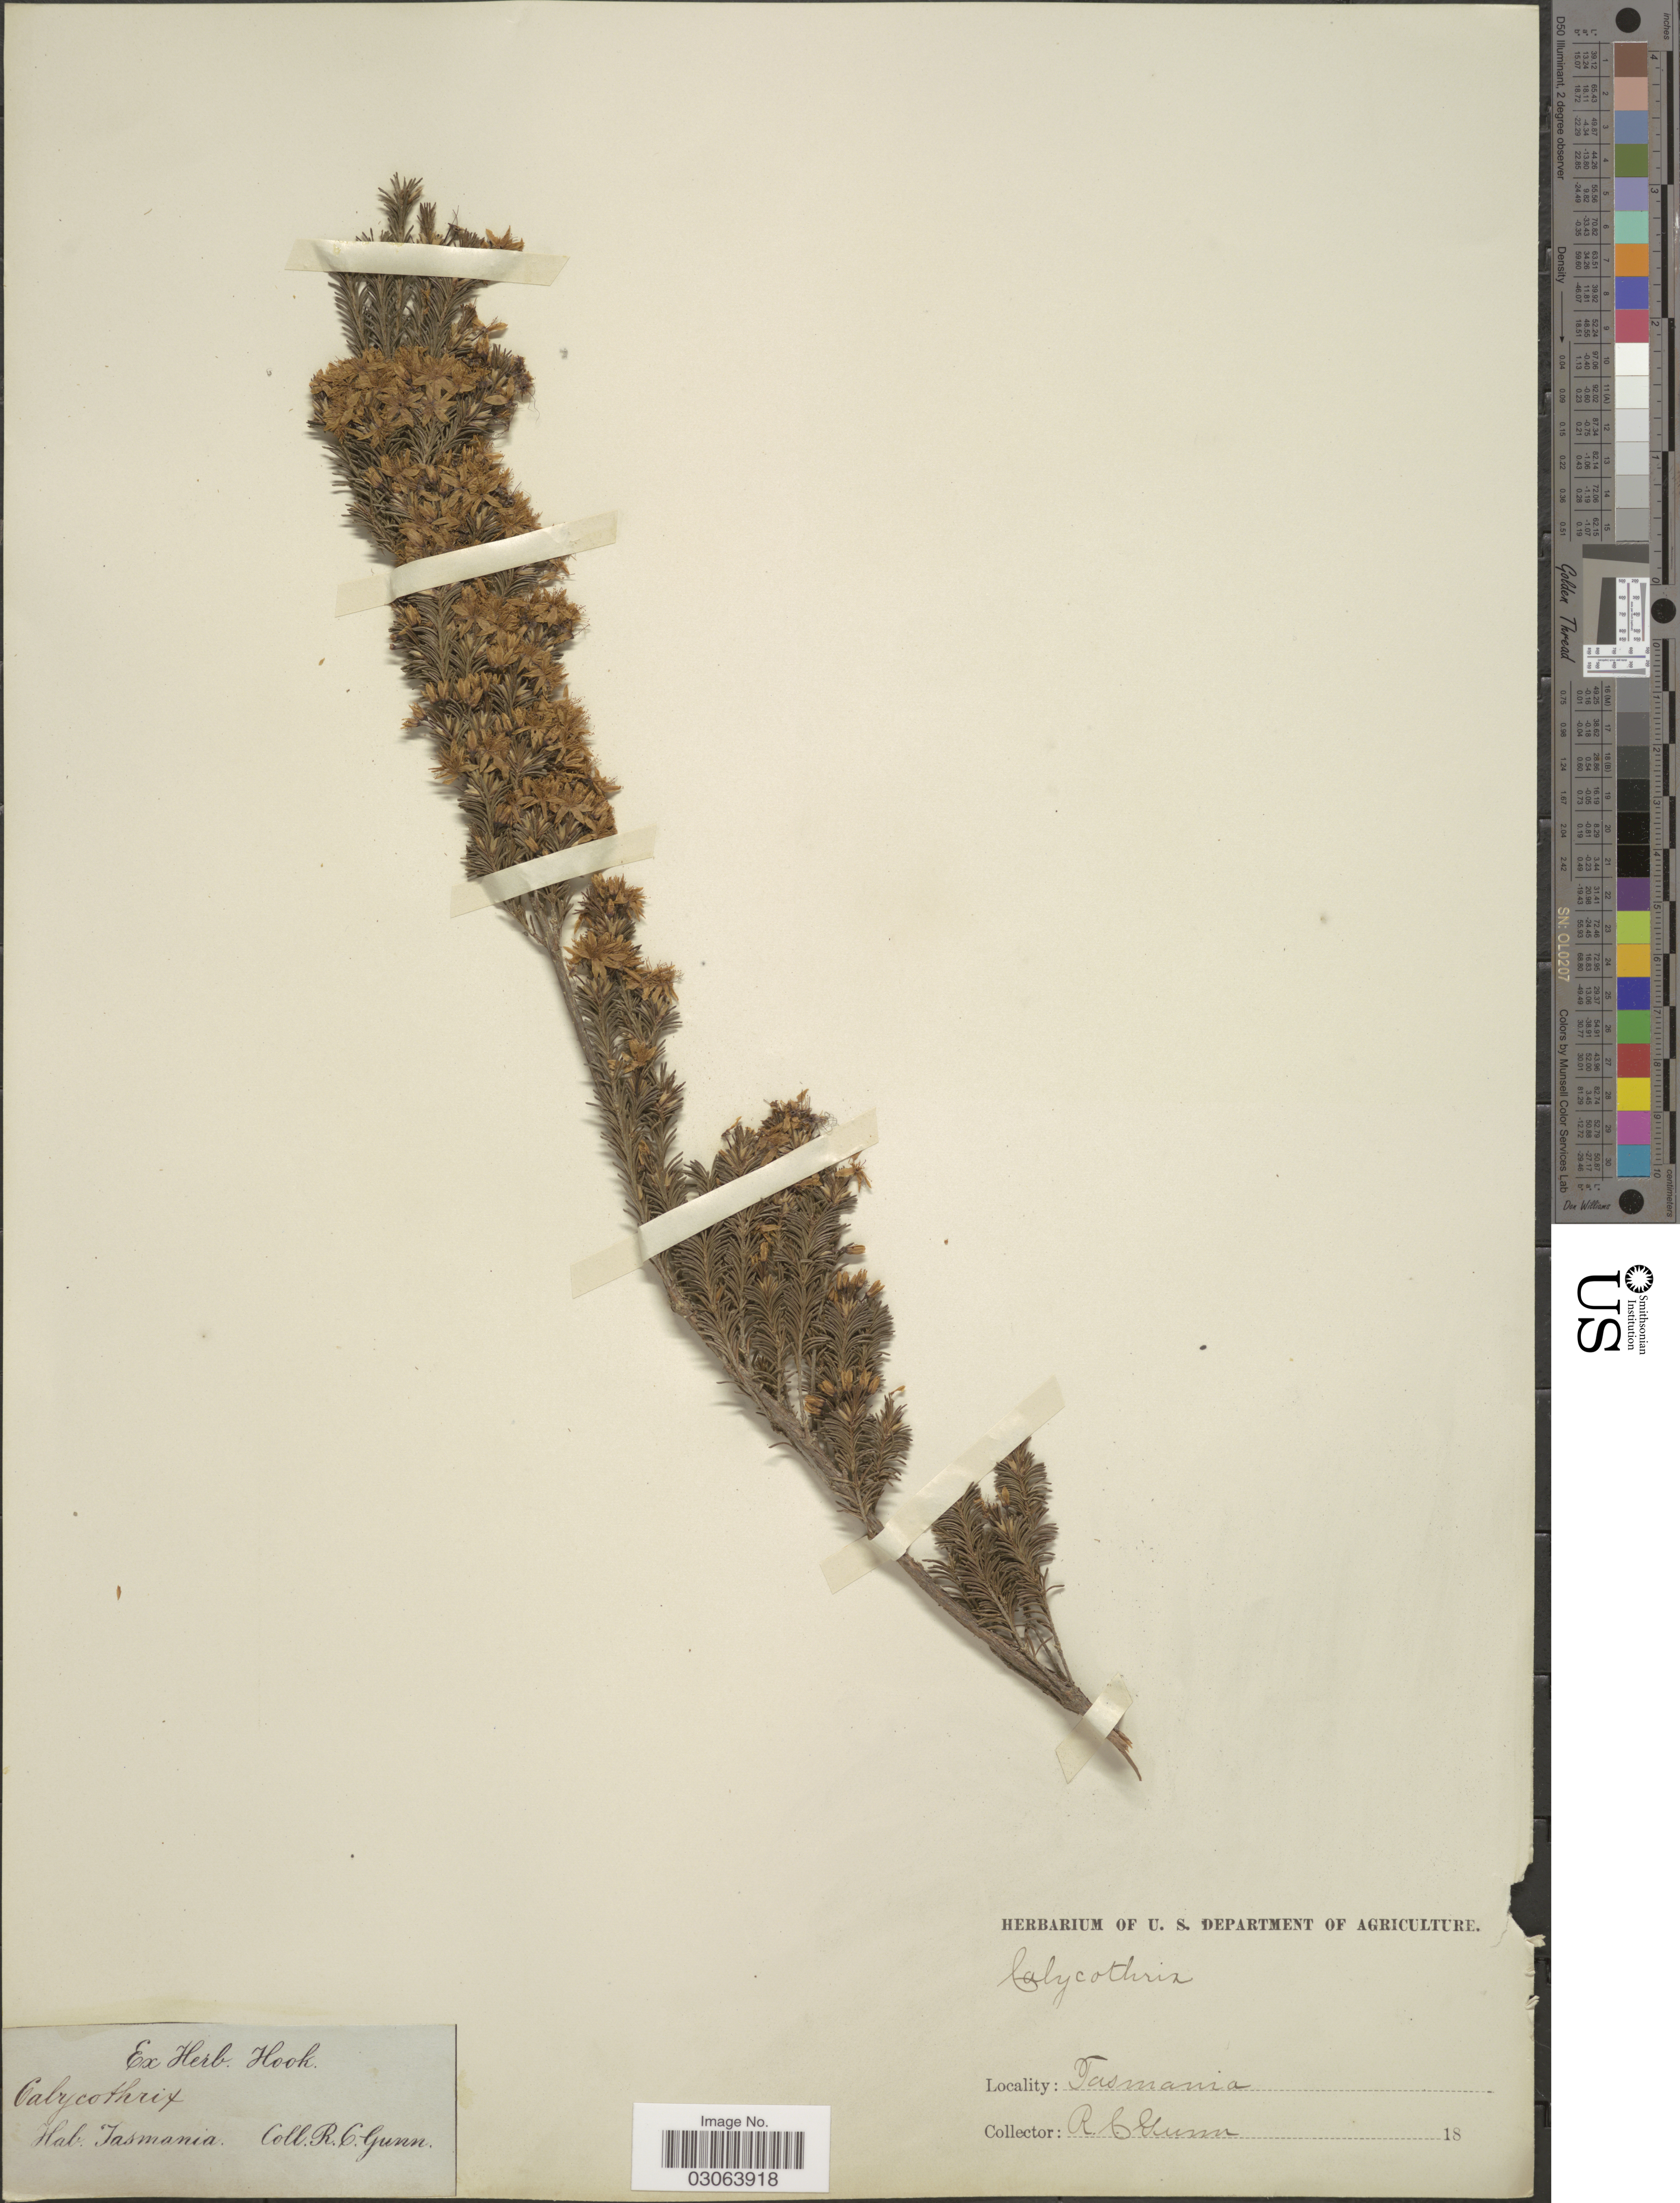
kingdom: Plantae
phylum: Tracheophyta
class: Magnoliopsida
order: Myrtales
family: Myrtaceae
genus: Calytrix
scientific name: Calytrix sp.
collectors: R. Gunn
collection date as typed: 18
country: Australia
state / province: Tasmania